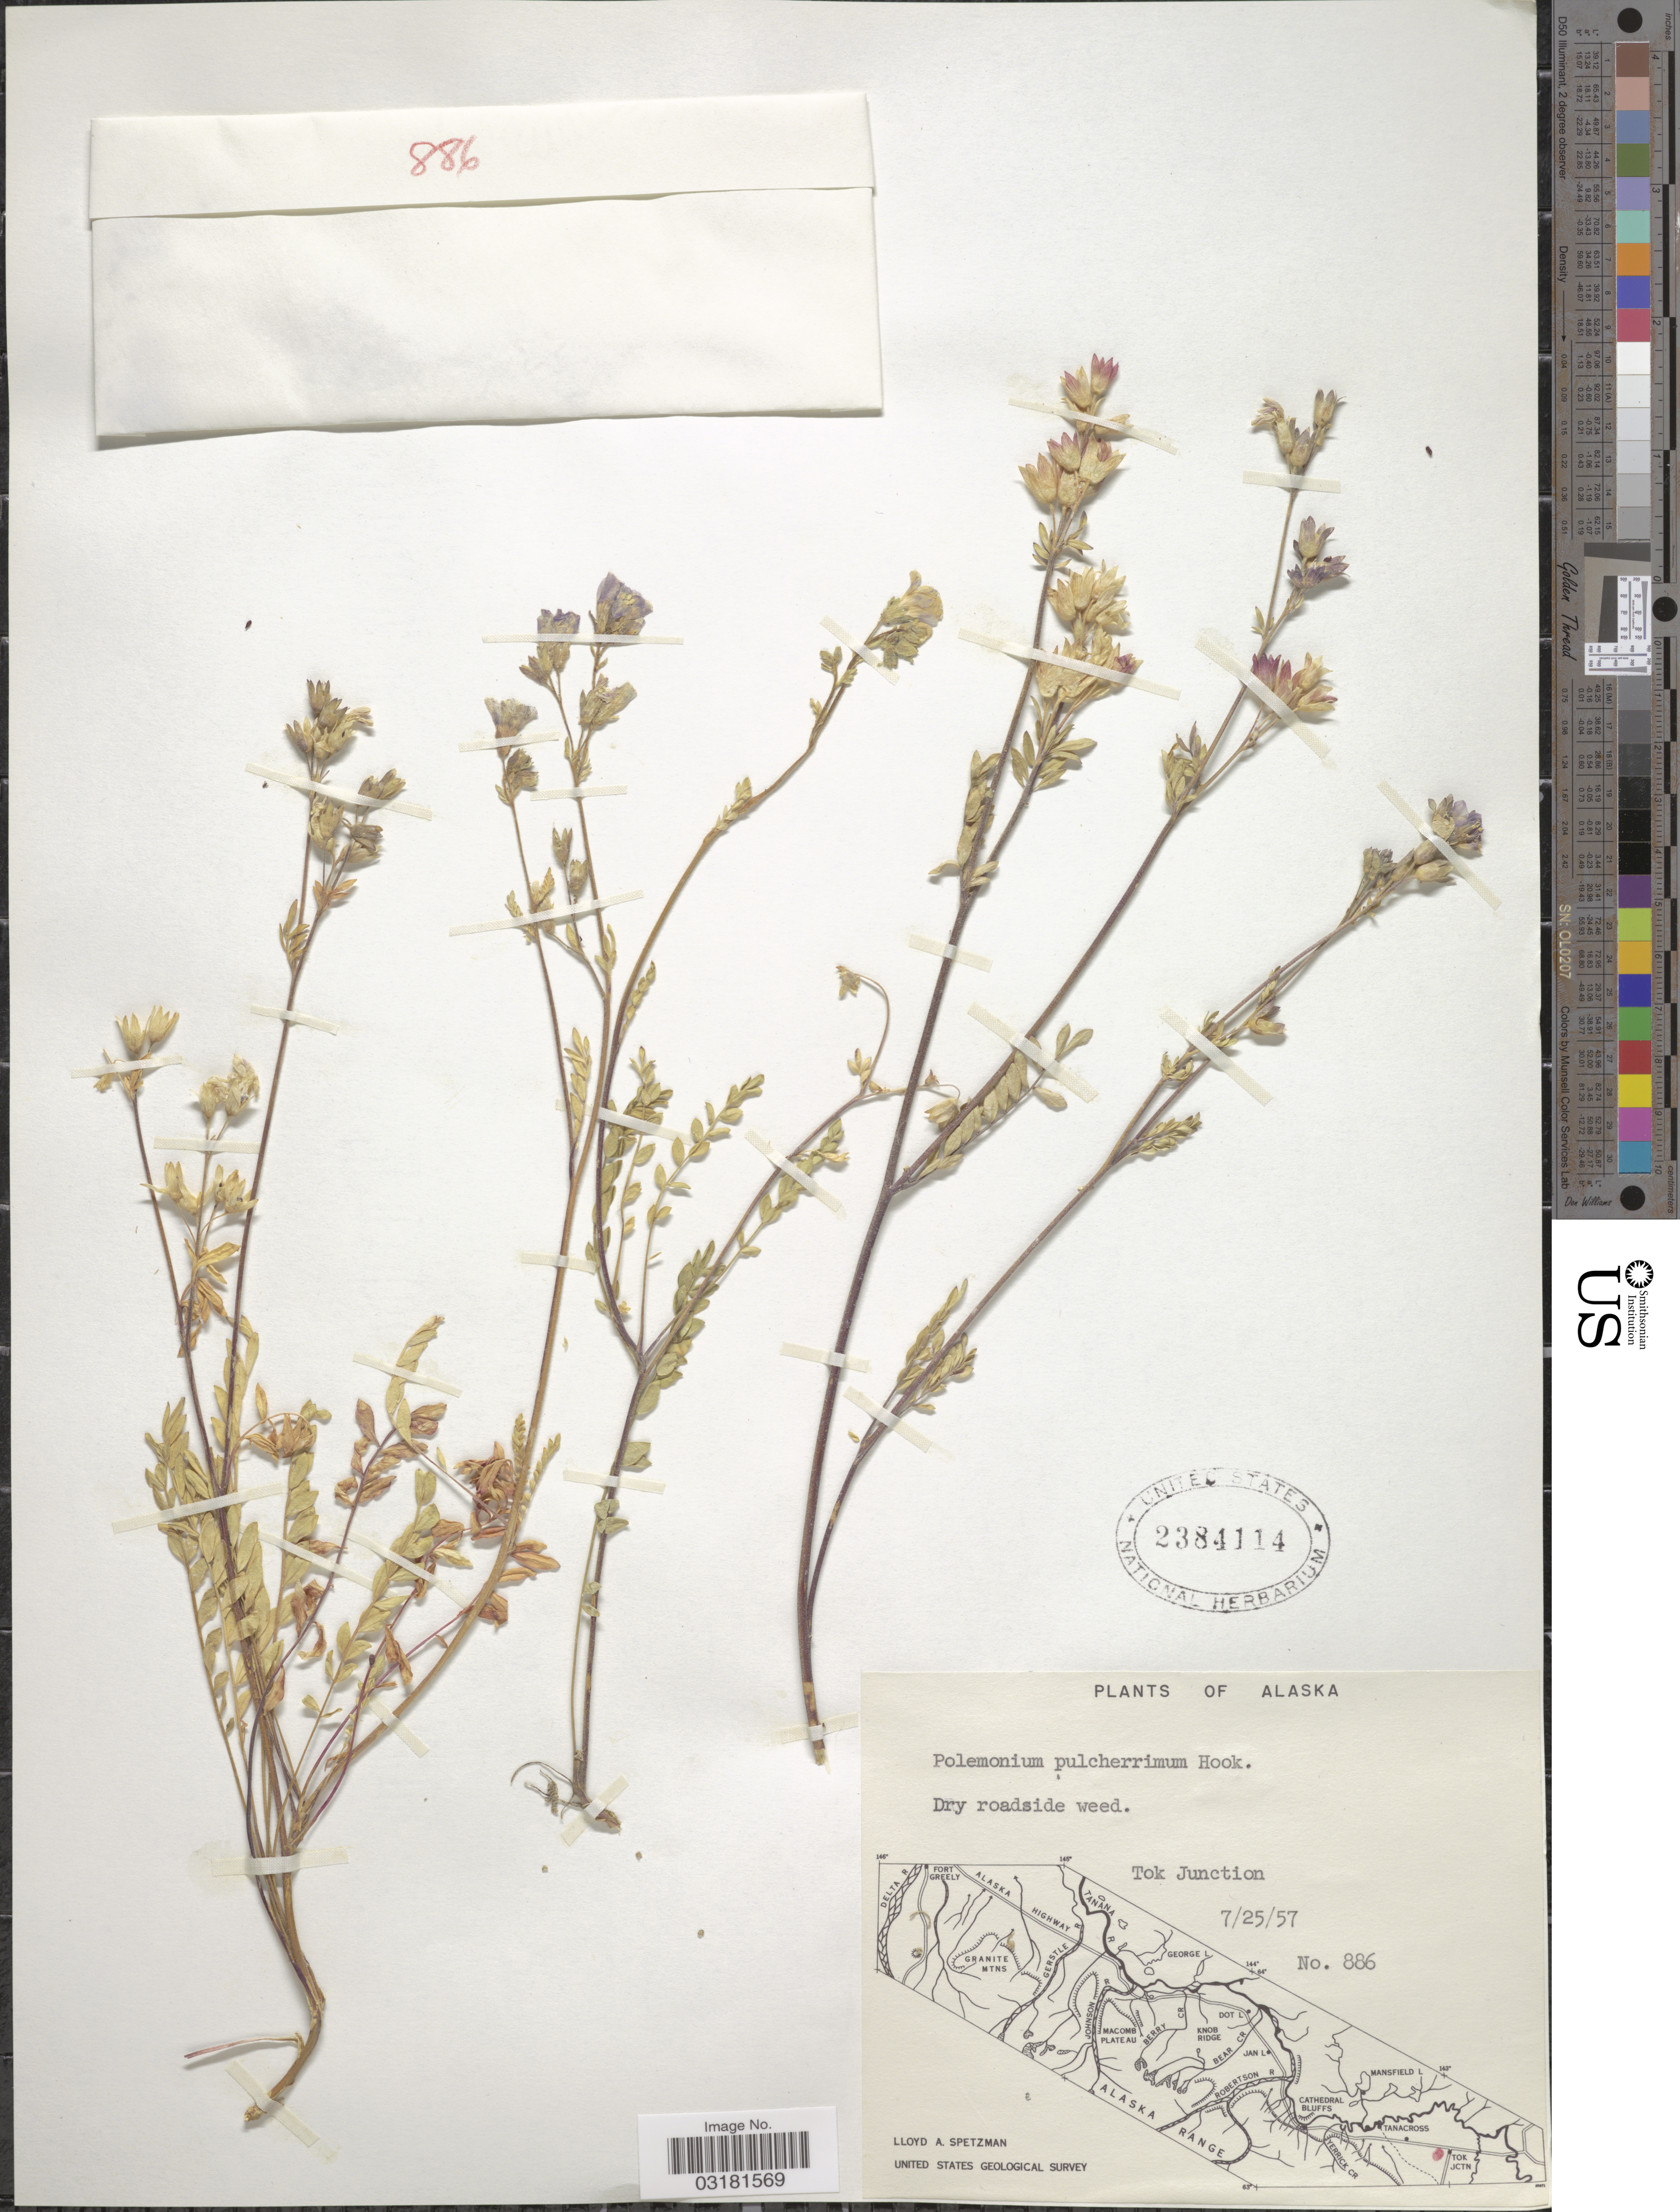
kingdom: Plantae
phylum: Tracheophyta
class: Magnoliopsida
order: Ericales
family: Polemoniaceae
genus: Polemonium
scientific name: Polemonium pulcherrimum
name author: Hook.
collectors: L. Spetzman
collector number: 886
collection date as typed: Transcribed d/m/y: 25/7/57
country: United States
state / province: Alaska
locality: Dry roadside weed. Tok Junction.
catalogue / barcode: US 2384114